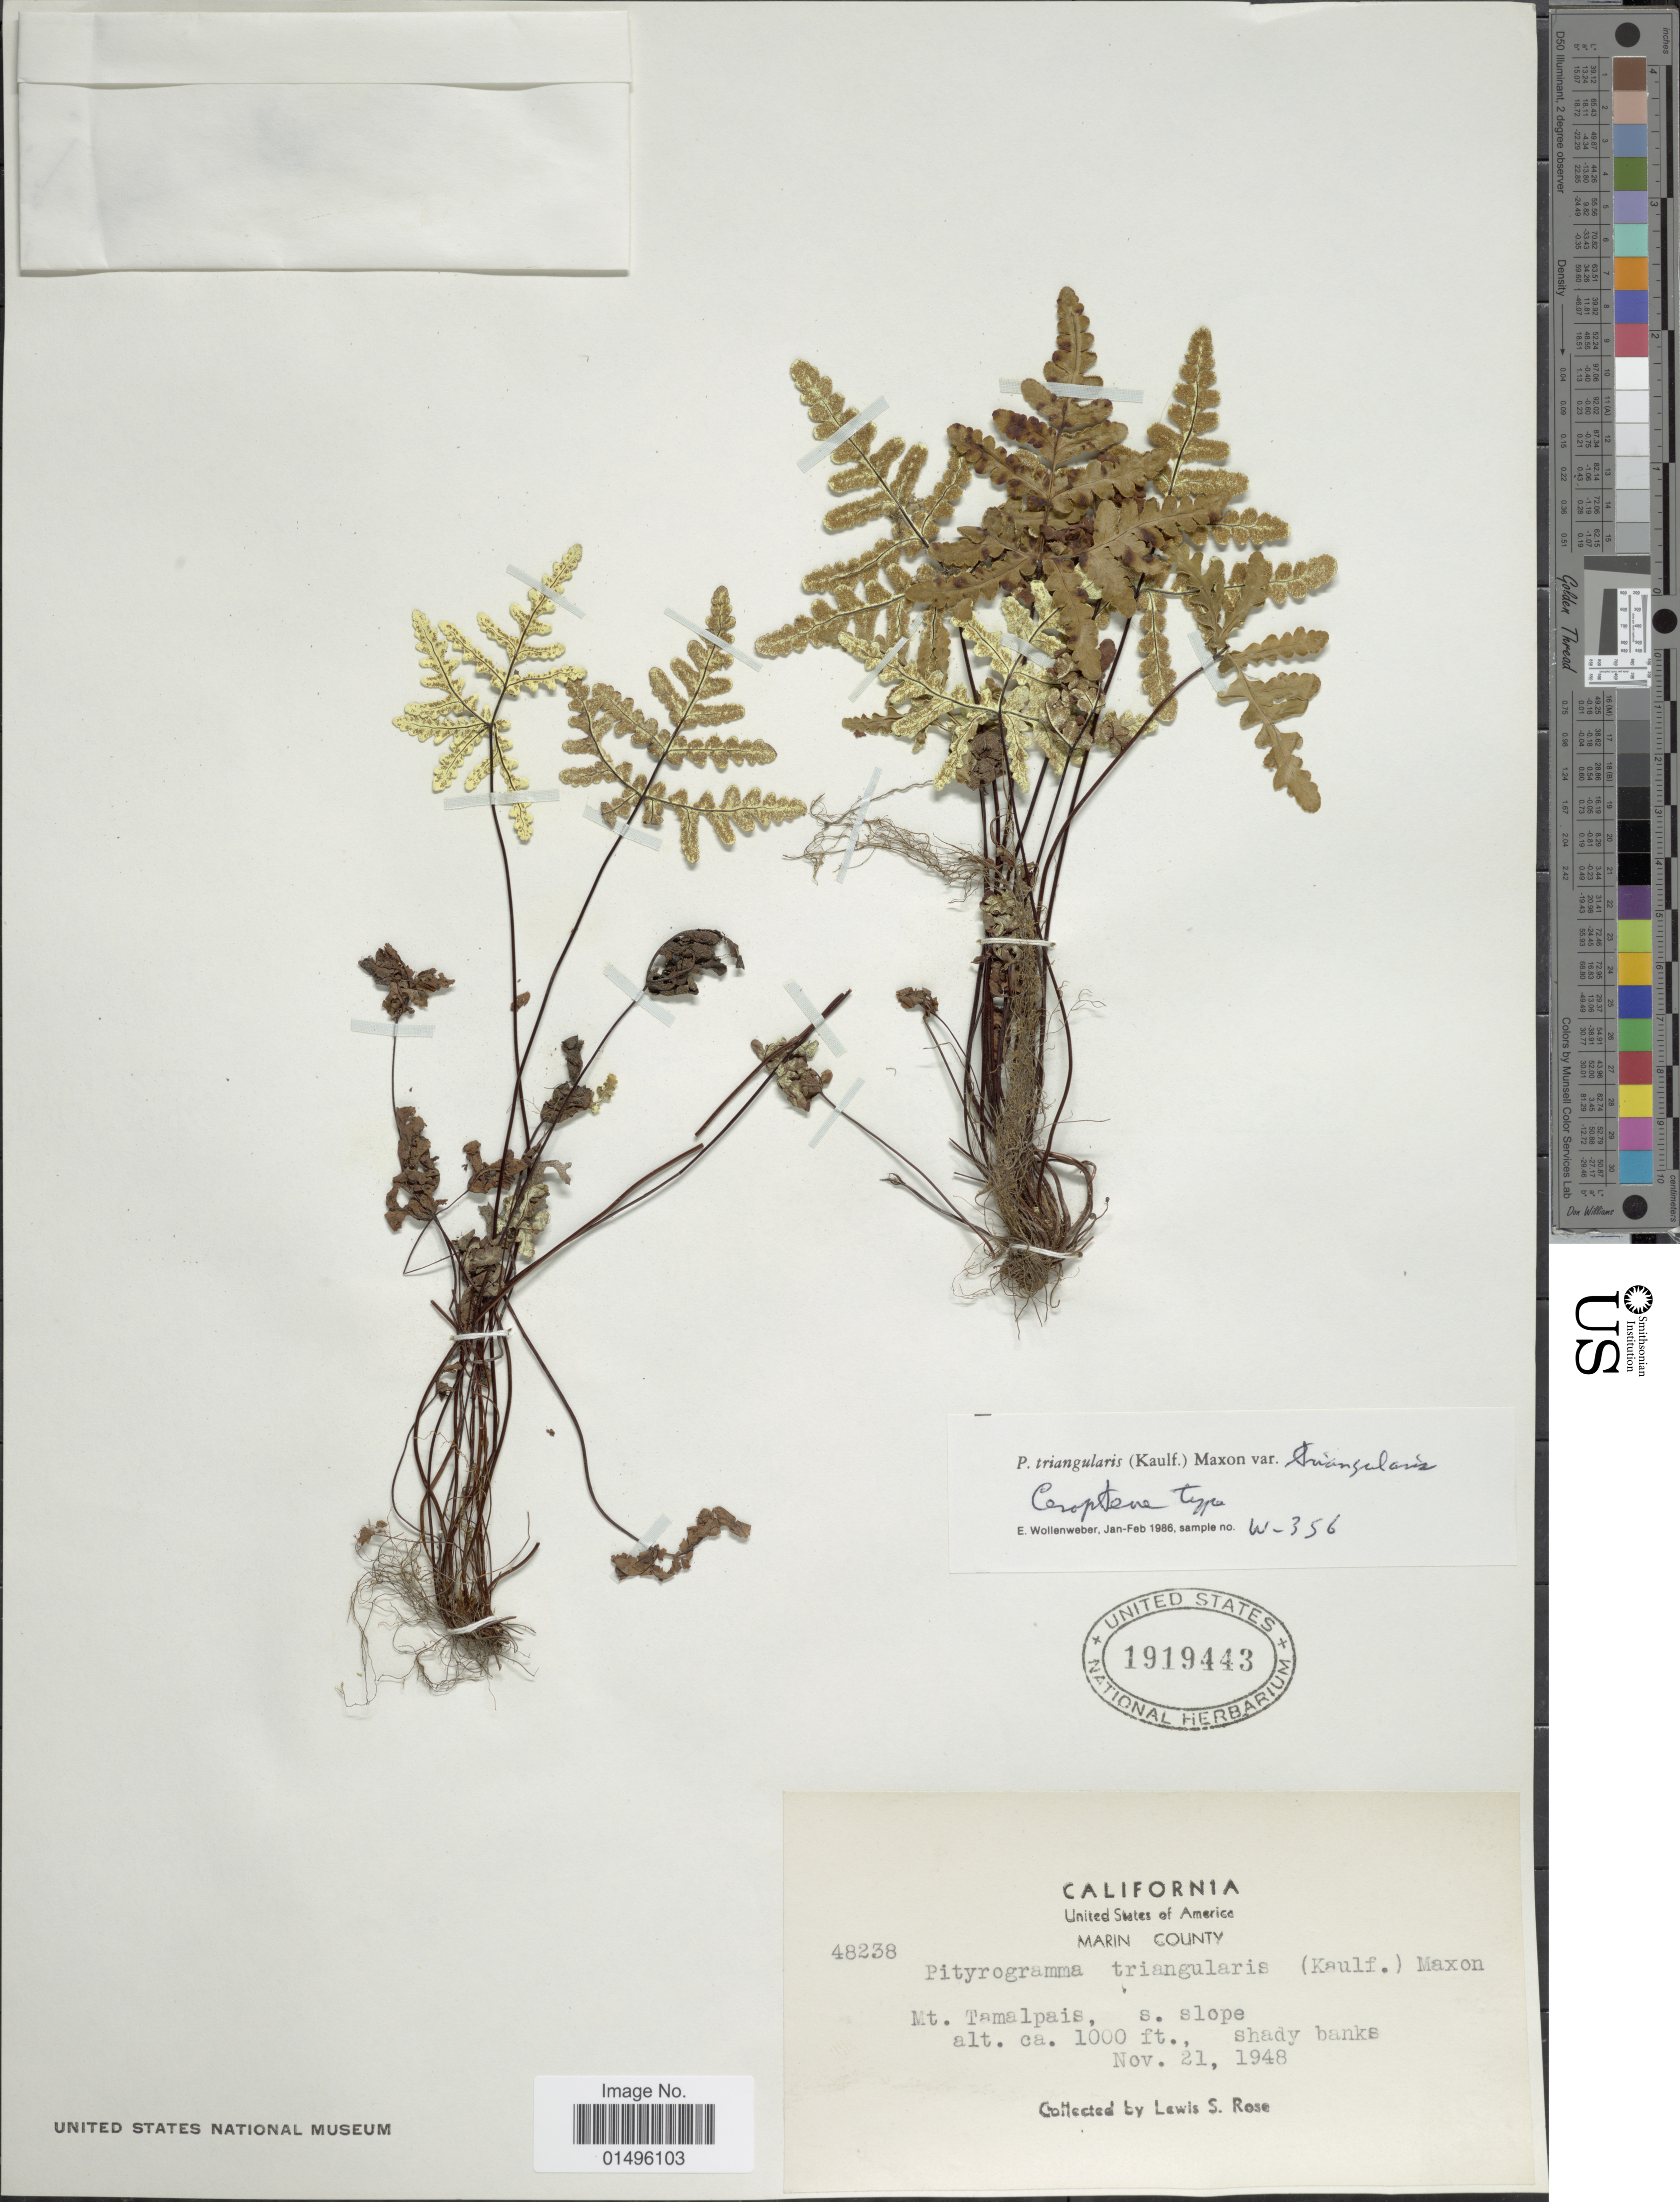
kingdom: Plantae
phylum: Tracheophyta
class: Polypodiopsida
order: Polypodiales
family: Pteridaceae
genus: Pentagramma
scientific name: Pentagramma triangularis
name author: (Kaulf.) Yatsk. et al.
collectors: L. S. Rose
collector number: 48238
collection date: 1948-11-21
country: United States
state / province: California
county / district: Marin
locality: California, Marin County, Mt Tamalpais, s. slope.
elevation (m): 305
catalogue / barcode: US 1919443